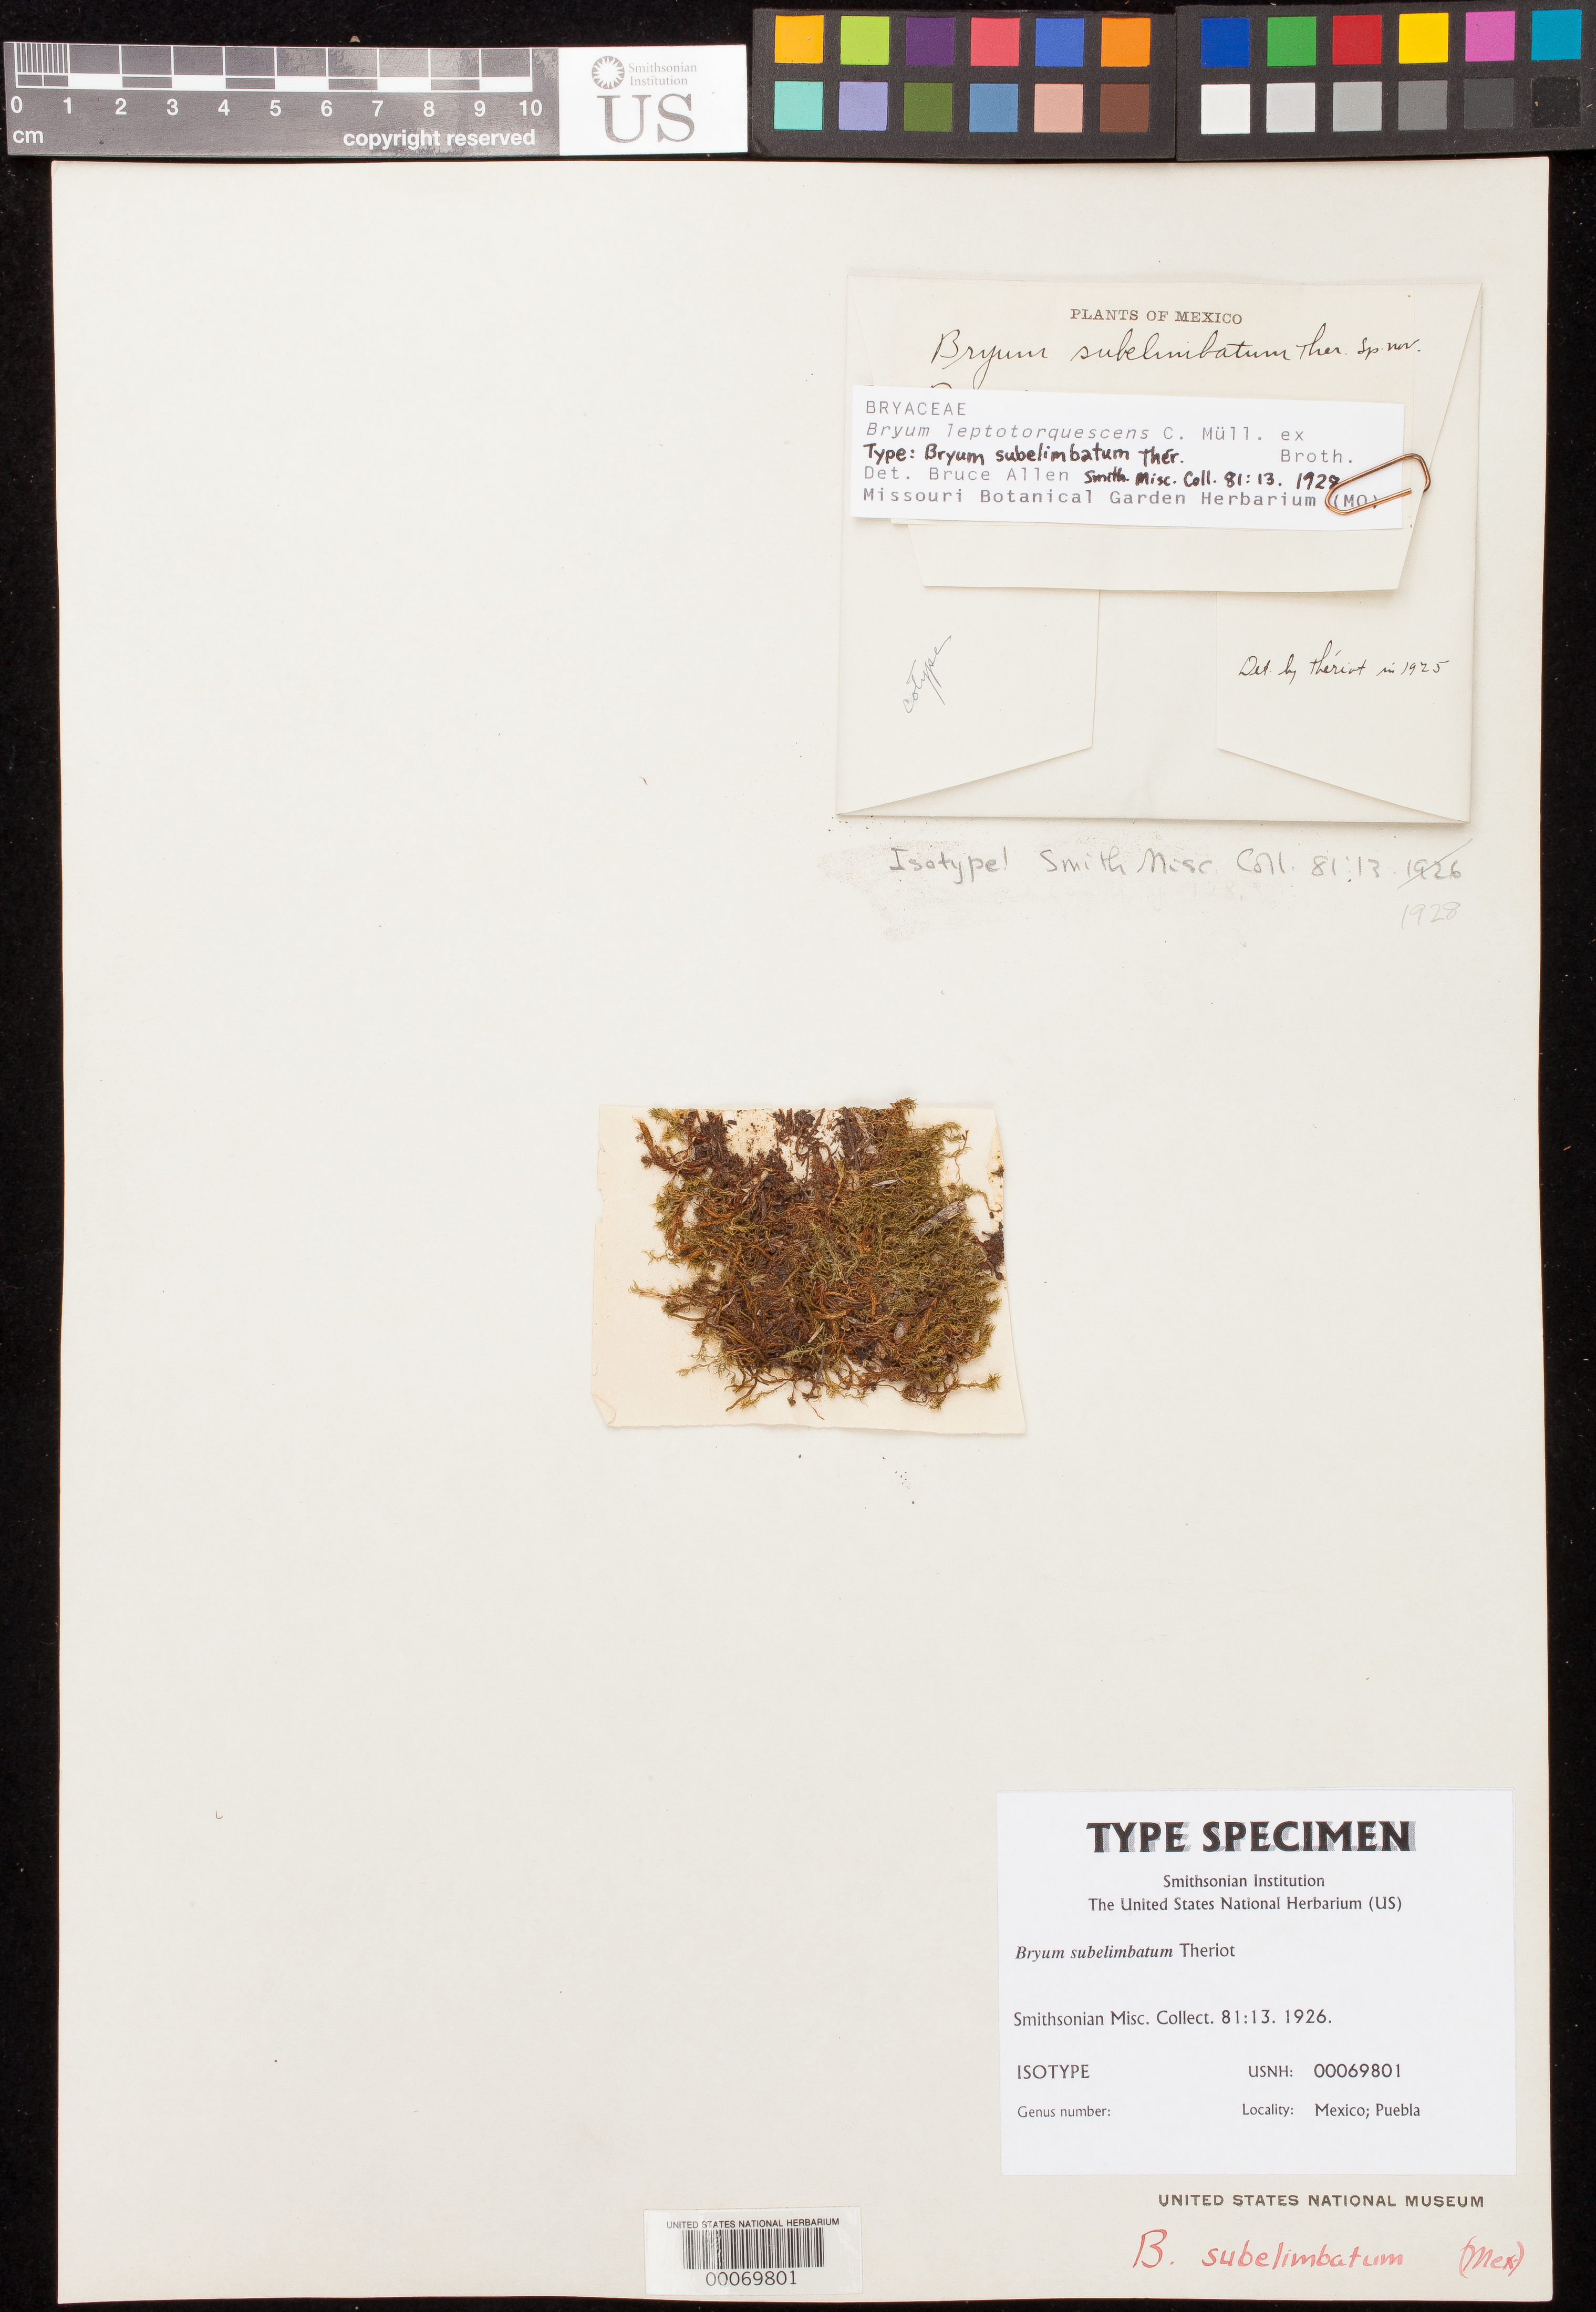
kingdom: Plantae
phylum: Bryophyta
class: Bryopsida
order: Bryales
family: Bryaceae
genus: Bryum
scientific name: Bryum subelimbatum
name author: Thér.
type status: Isotype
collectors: Bro. G. Arsène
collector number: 657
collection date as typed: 04 Oct 1906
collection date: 1906-10-04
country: Mexico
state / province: Puebla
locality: Fort Larette, vicinity of Puebla.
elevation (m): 2200